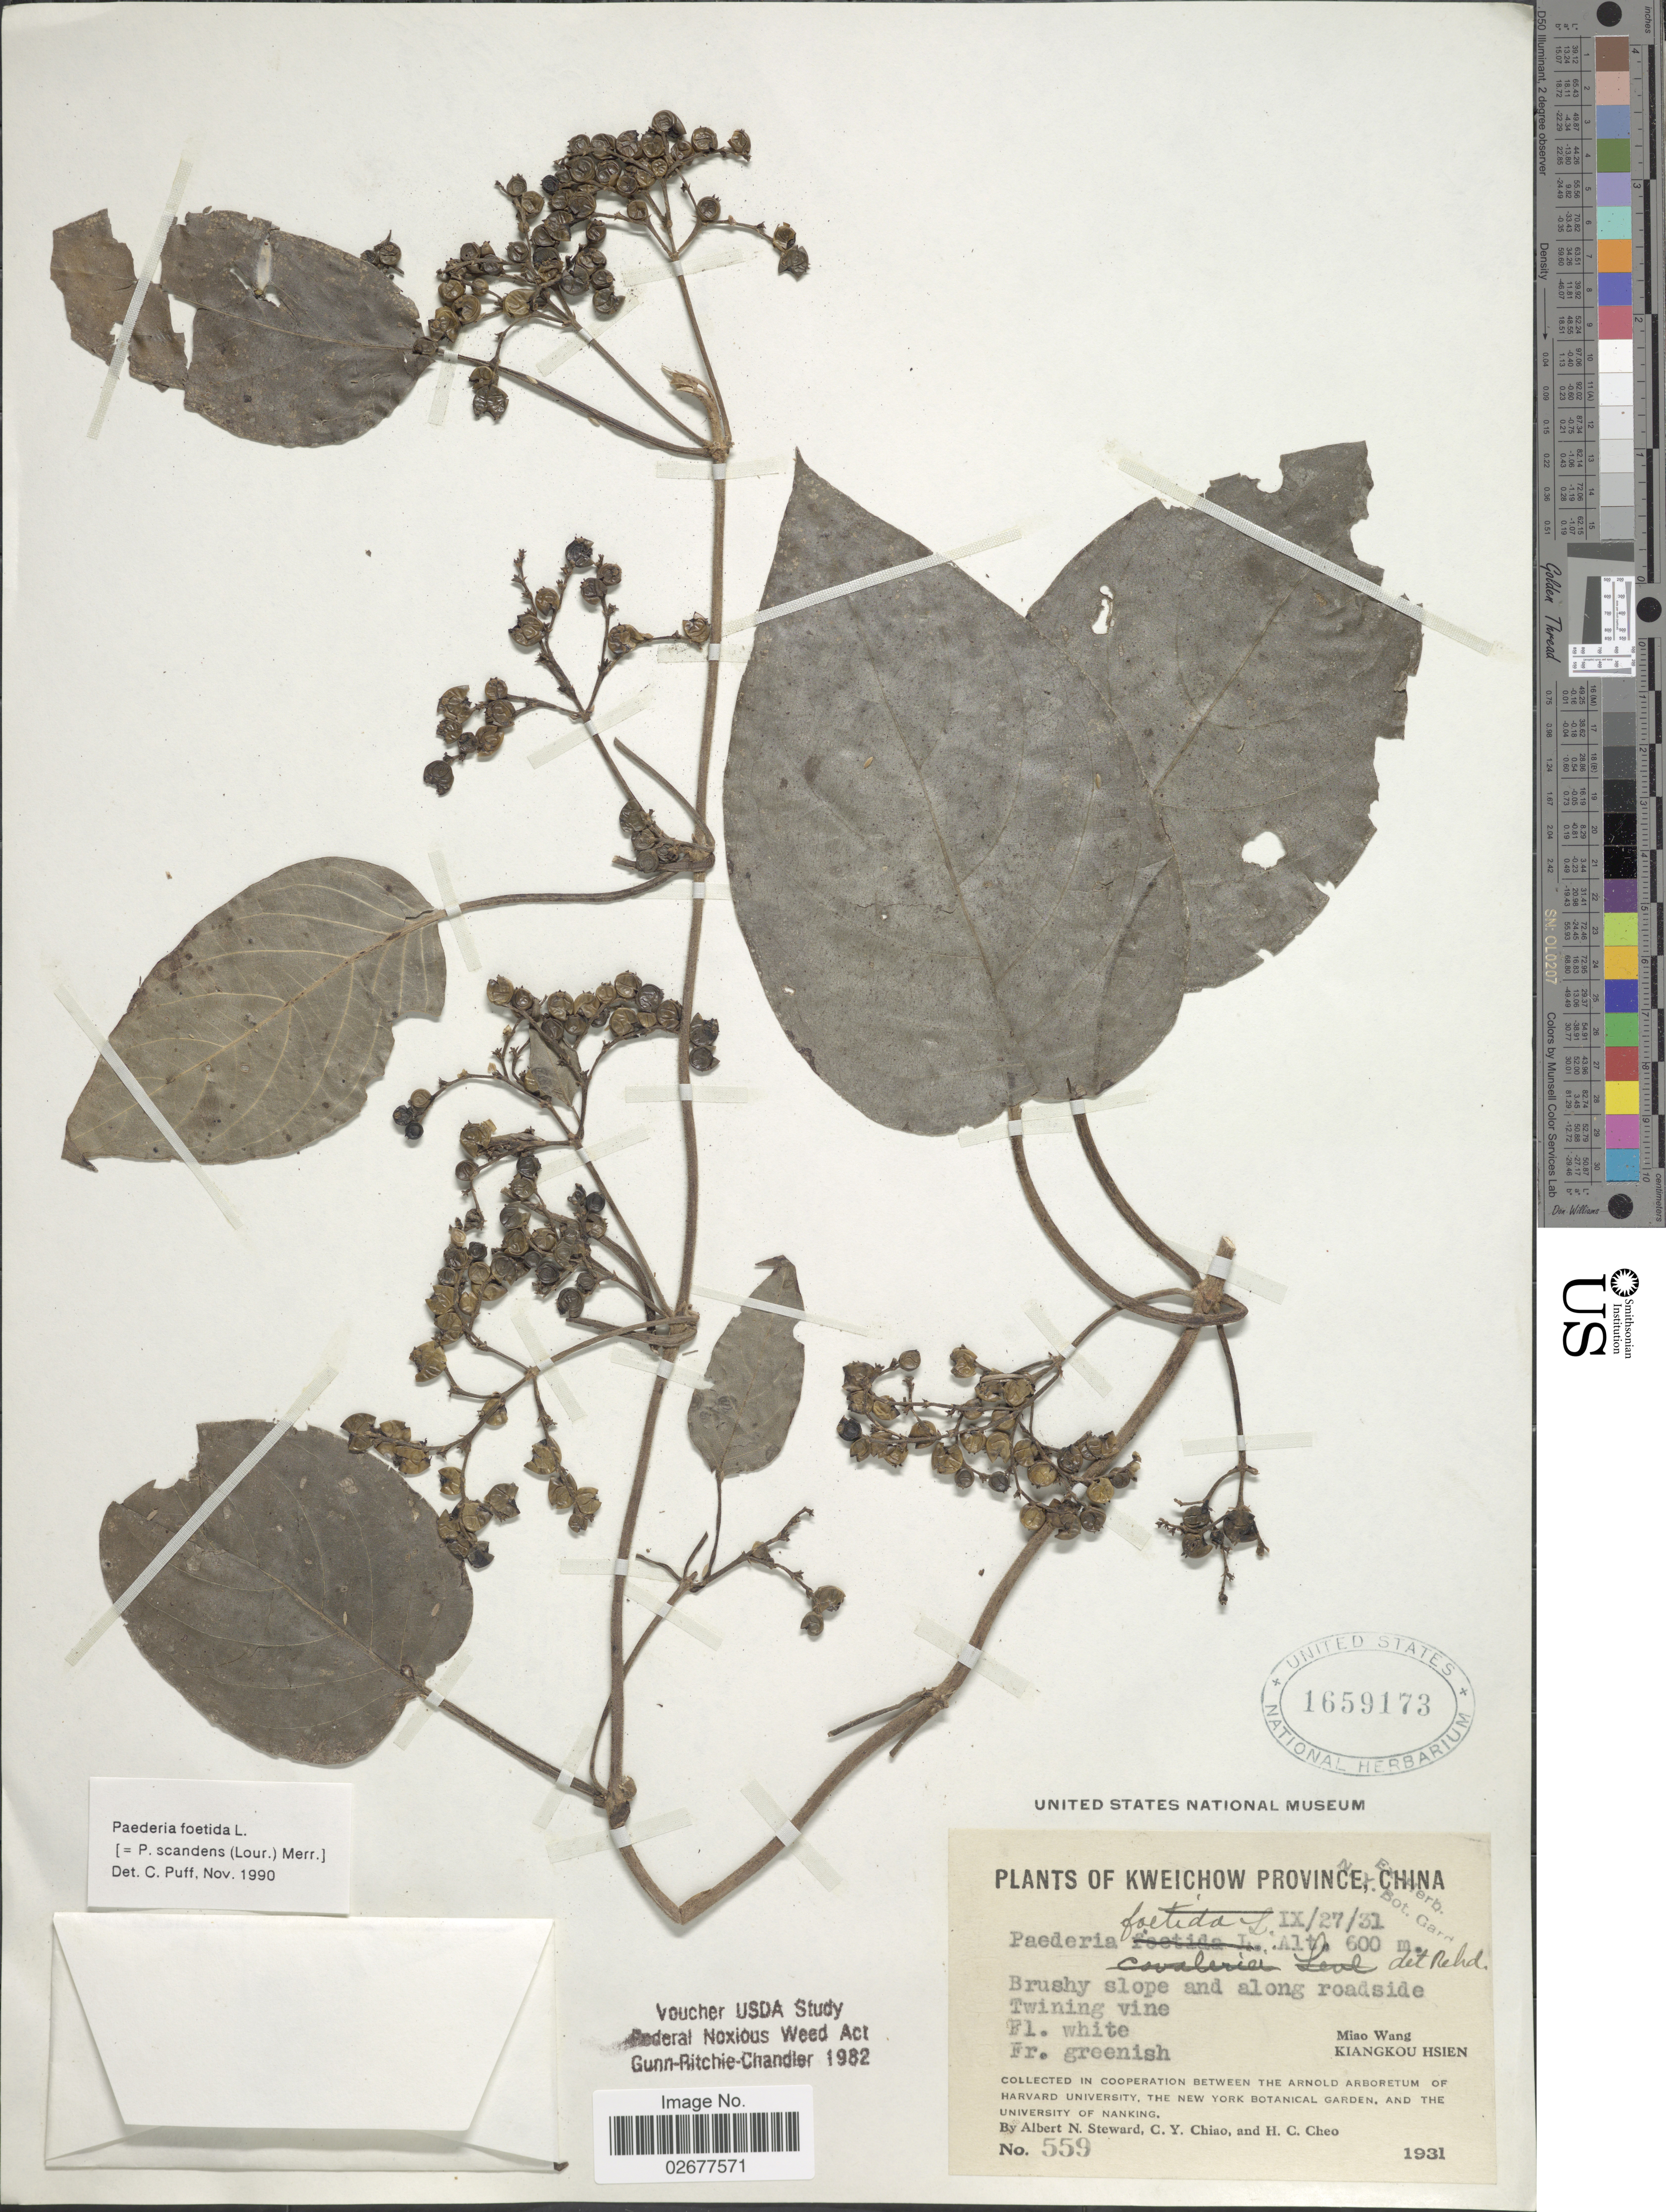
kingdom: Plantae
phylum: Tracheophyta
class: Magnoliopsida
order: Gentianales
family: Rubiaceae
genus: Paederia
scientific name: Paederia foetida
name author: Wall.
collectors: A. N. Steward, C. Y. Chiao & H. Cheo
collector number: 559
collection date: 1931-11-27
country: China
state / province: Guizhou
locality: Kweichow Province. Brushy slope along roadside. Miao Wang. Kiangkou Hsien.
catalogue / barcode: US 1659173